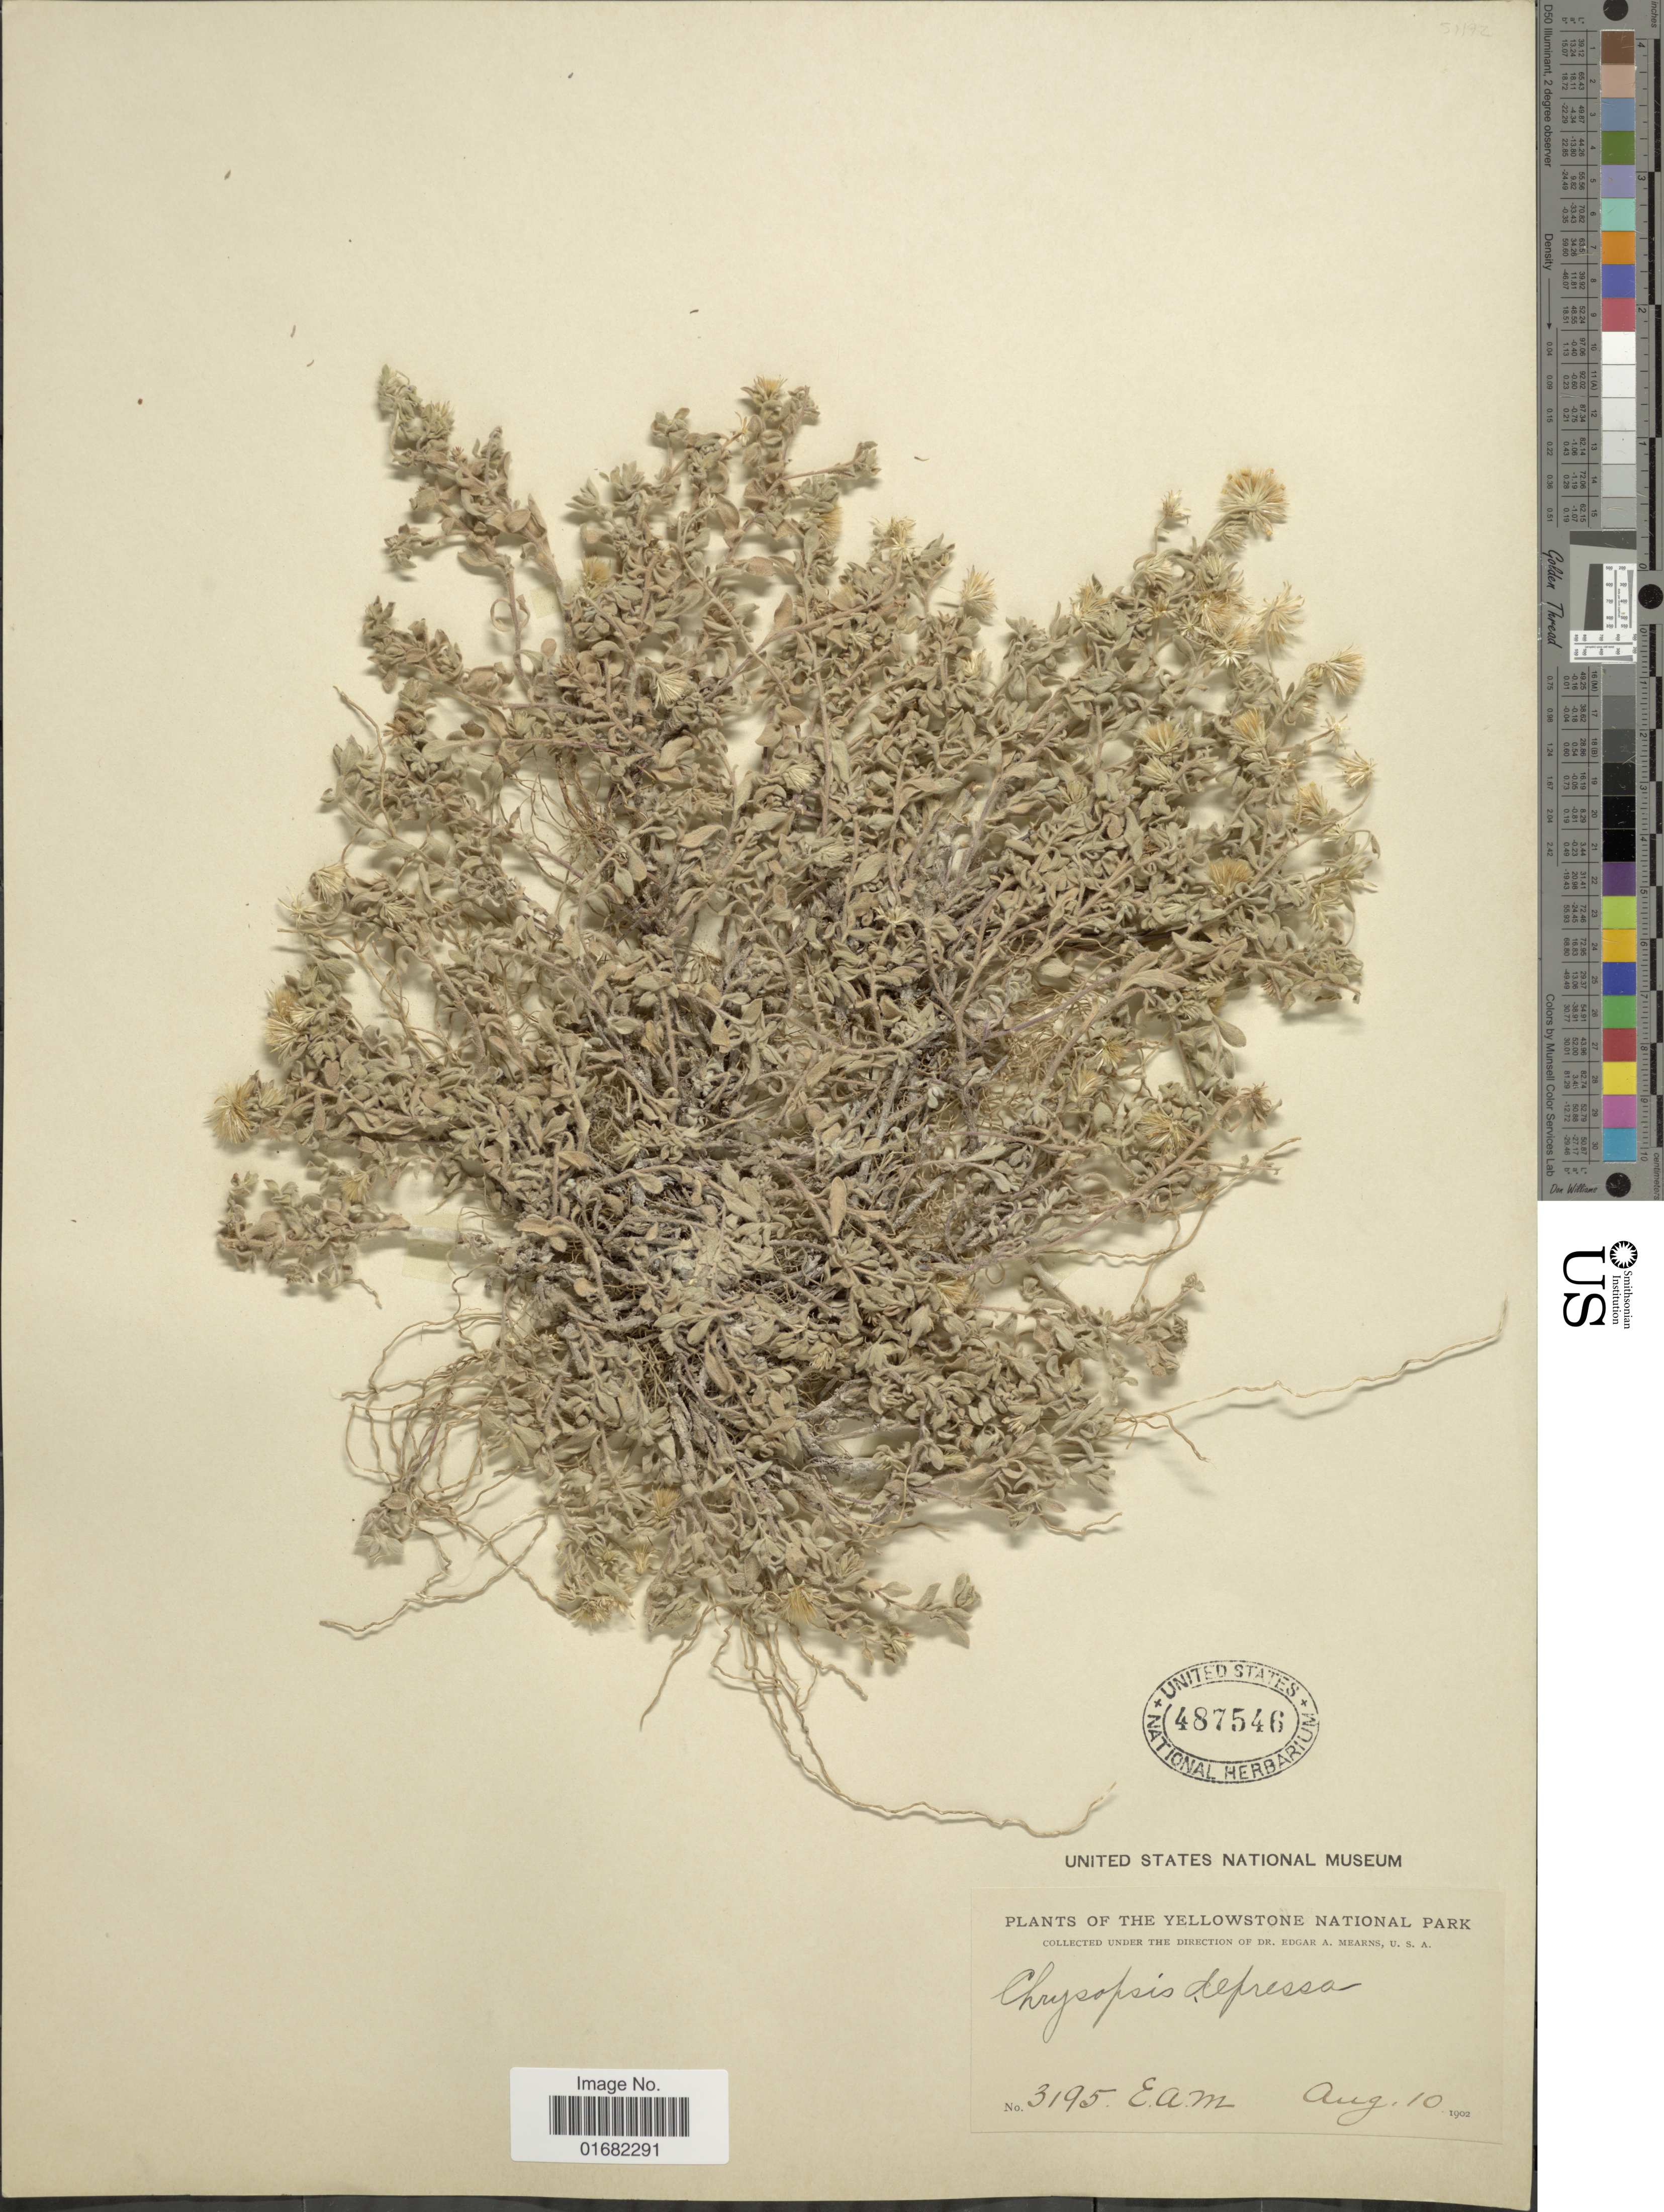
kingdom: Plantae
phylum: Tracheophyta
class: Magnoliopsida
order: Asterales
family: Asteraceae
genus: Heterotheca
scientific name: Heterotheca depressa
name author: (Rydb. ex Rydb.) Dorn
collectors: E. A. Mearns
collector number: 3195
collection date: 1902-08-10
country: United States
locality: Yellowstone National Park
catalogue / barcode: US 487546